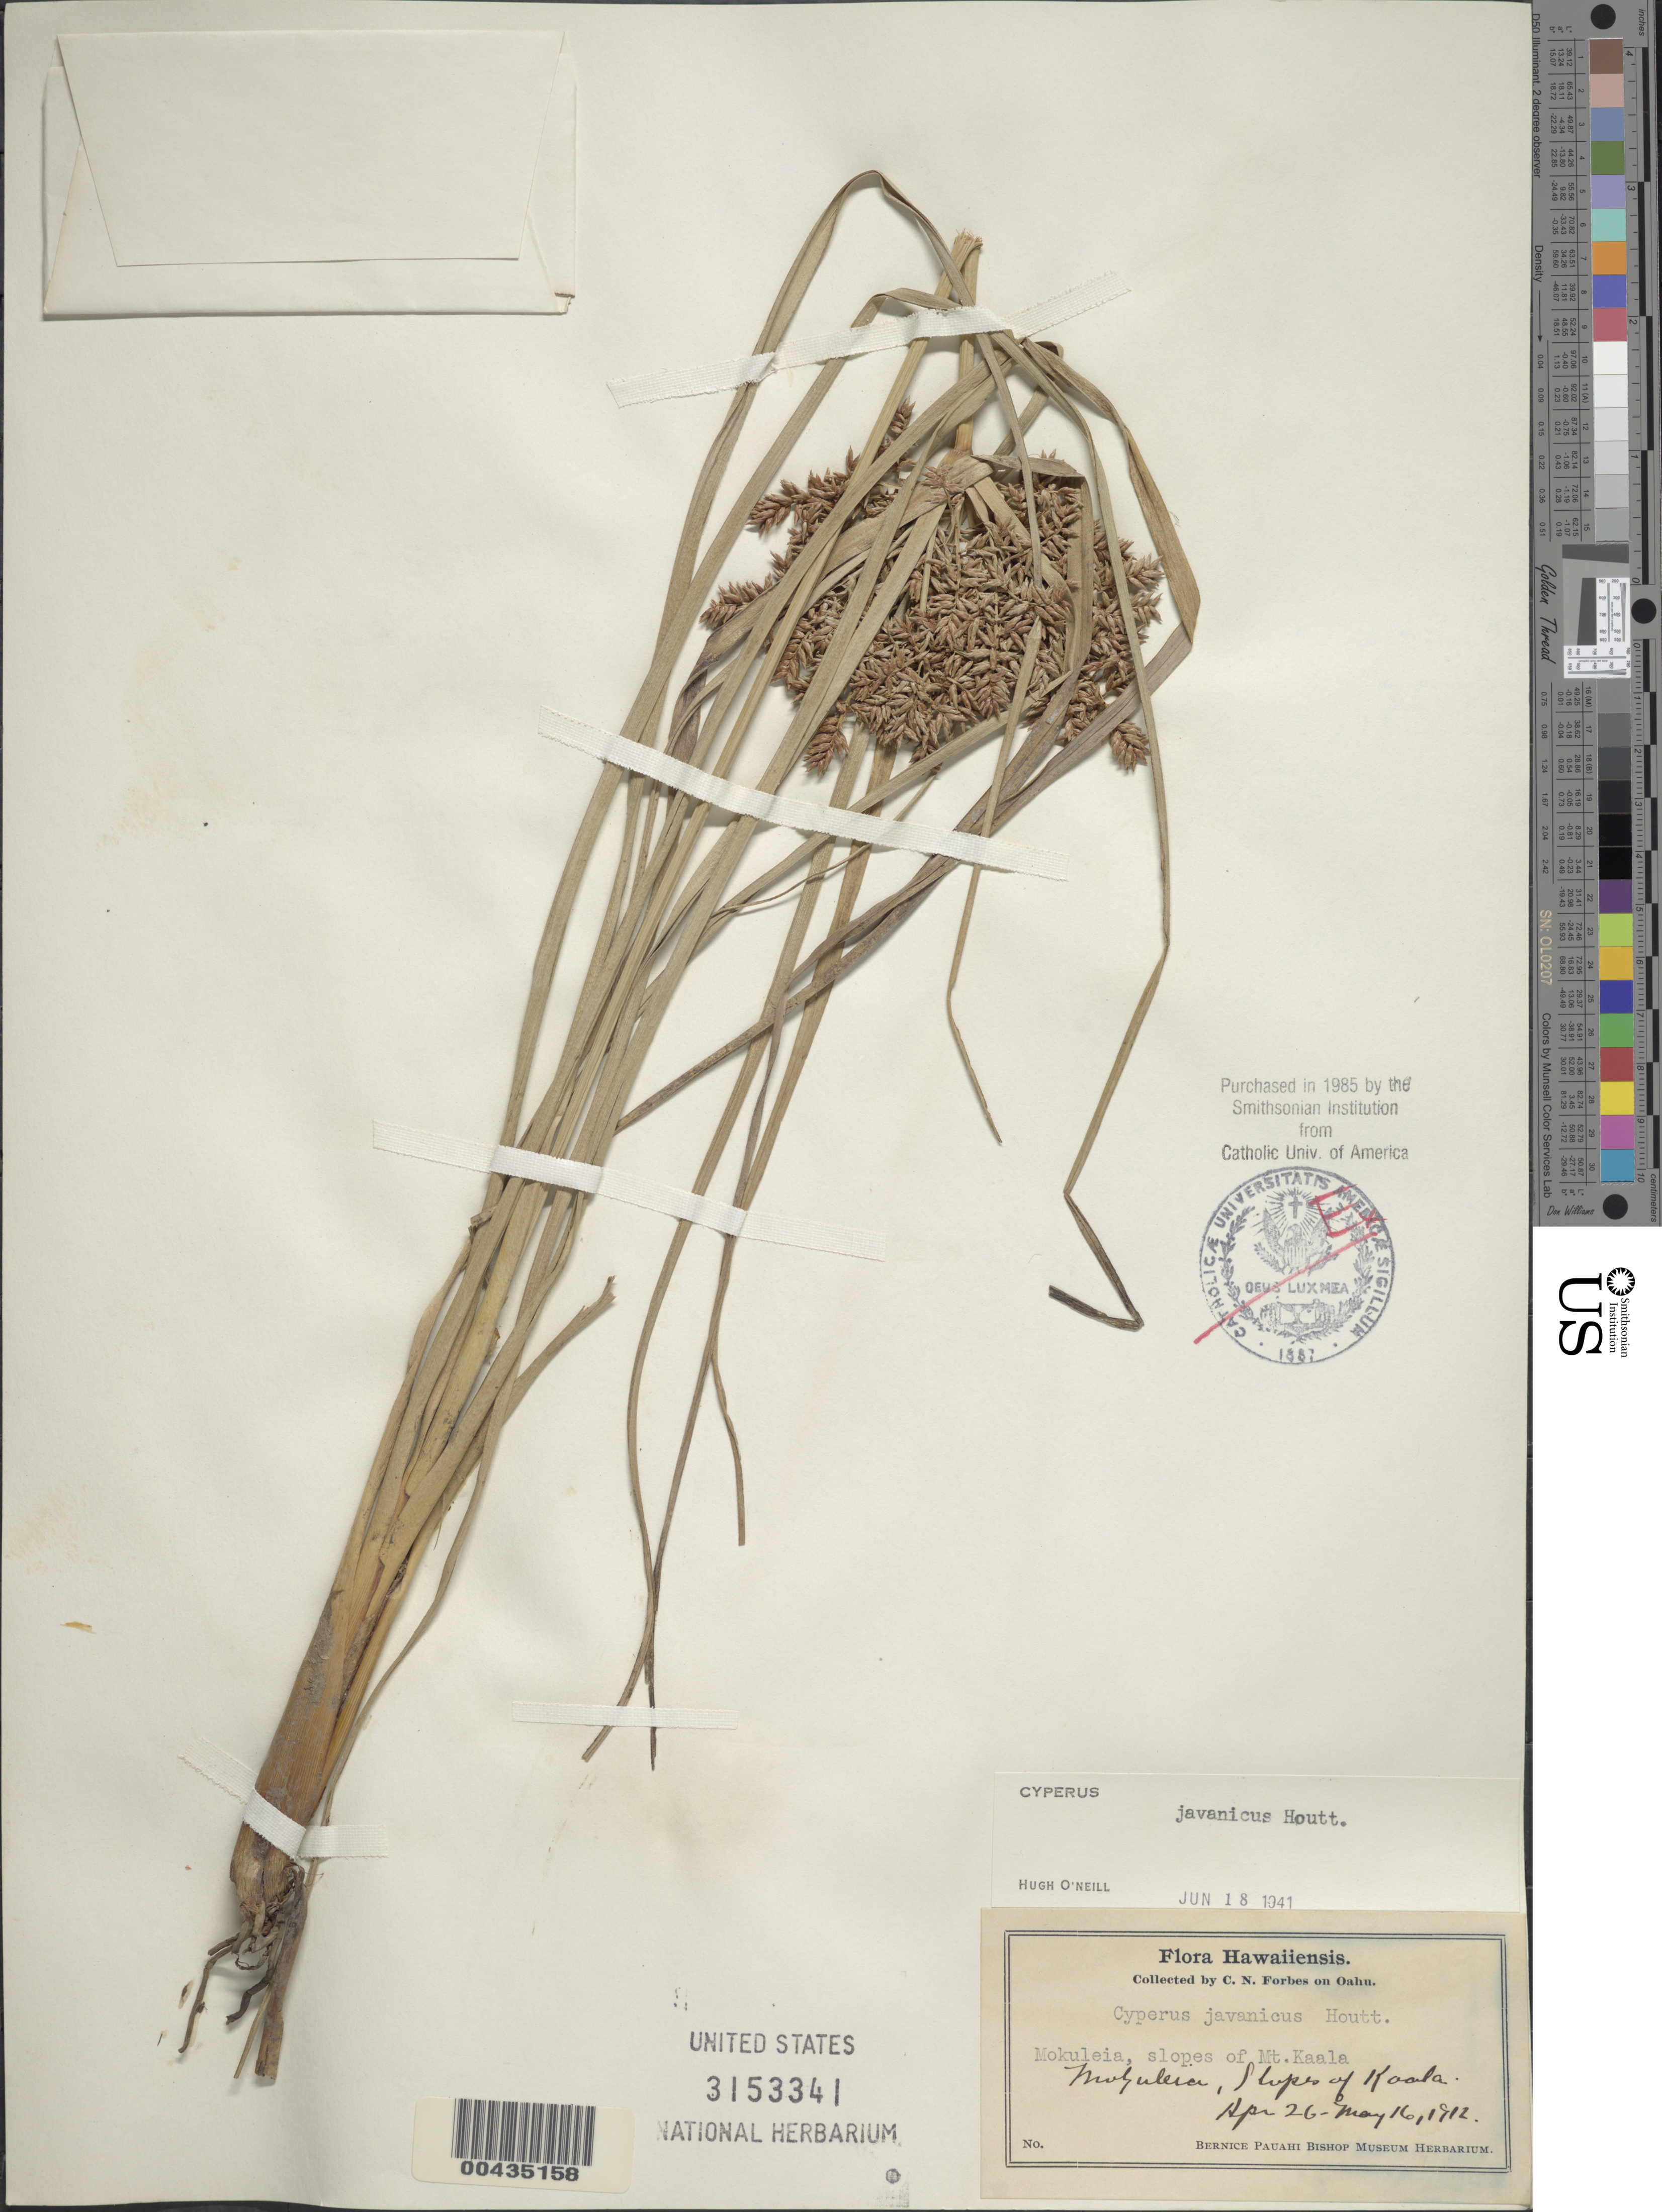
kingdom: Plantae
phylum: Tracheophyta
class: Liliopsida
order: Poales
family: Cyperaceae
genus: Cyperus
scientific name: Cyperus javanicus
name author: Houtt.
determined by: O'Neill, Hugh T.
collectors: C. N. Forbes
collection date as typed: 26 Apr 1912 to 16 May 1912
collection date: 1912-04-26/1912-05-16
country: United States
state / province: Hawaii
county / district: Honolulu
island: Oahu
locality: Mokuleia, slopes of Mount Kaala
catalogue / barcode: US 3153341